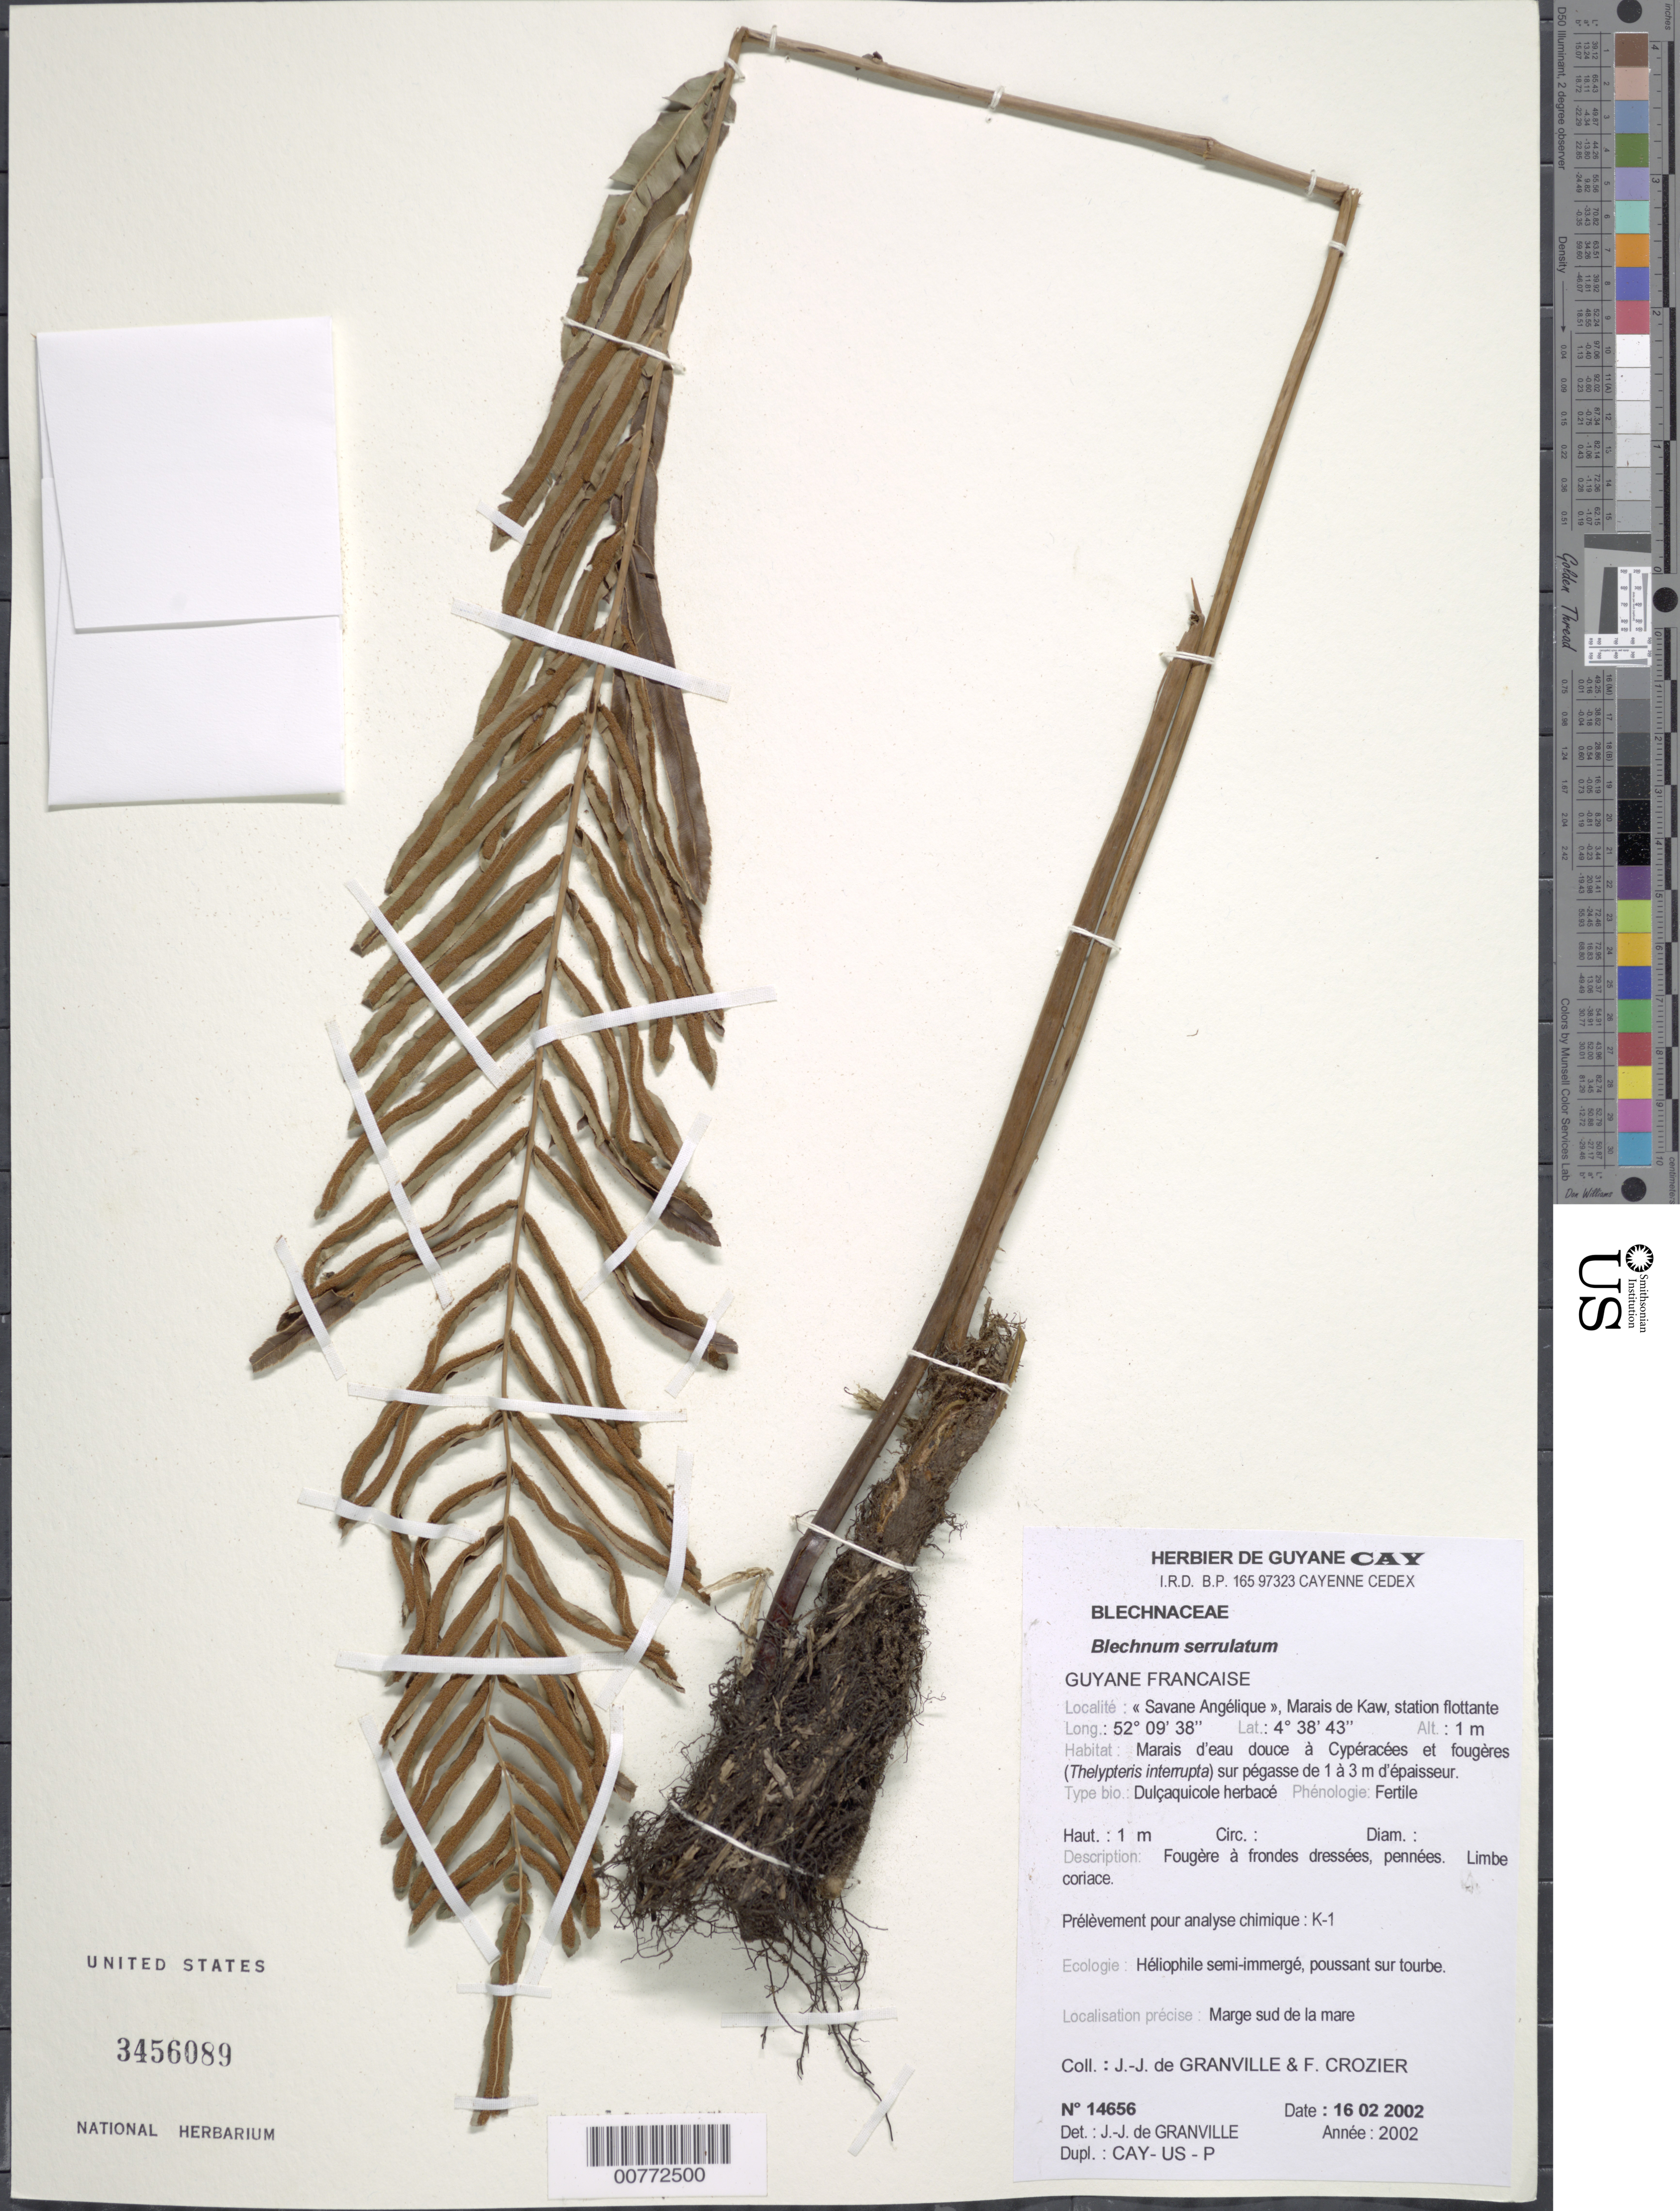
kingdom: Plantae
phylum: Tracheophyta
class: Polypodiopsida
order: Polypodiales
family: Blechnaceae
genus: Telmatoblechnum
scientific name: Telmatoblechnum serrulatum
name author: (Rich.) Perrie et al.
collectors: J.-J. de Granville & F. Crozier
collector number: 14656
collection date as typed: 16-Feb-02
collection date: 2002-02-16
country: French Guiana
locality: Savane Angélique, Marais de Kaw, station flottante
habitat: Marge sud de la mare; Marais d'eau douce a Cyperacees et fougeres (Thelypteris interrupta) sur pegasse de 1 a 3m d'epaisseur.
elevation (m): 1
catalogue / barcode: US 3456089